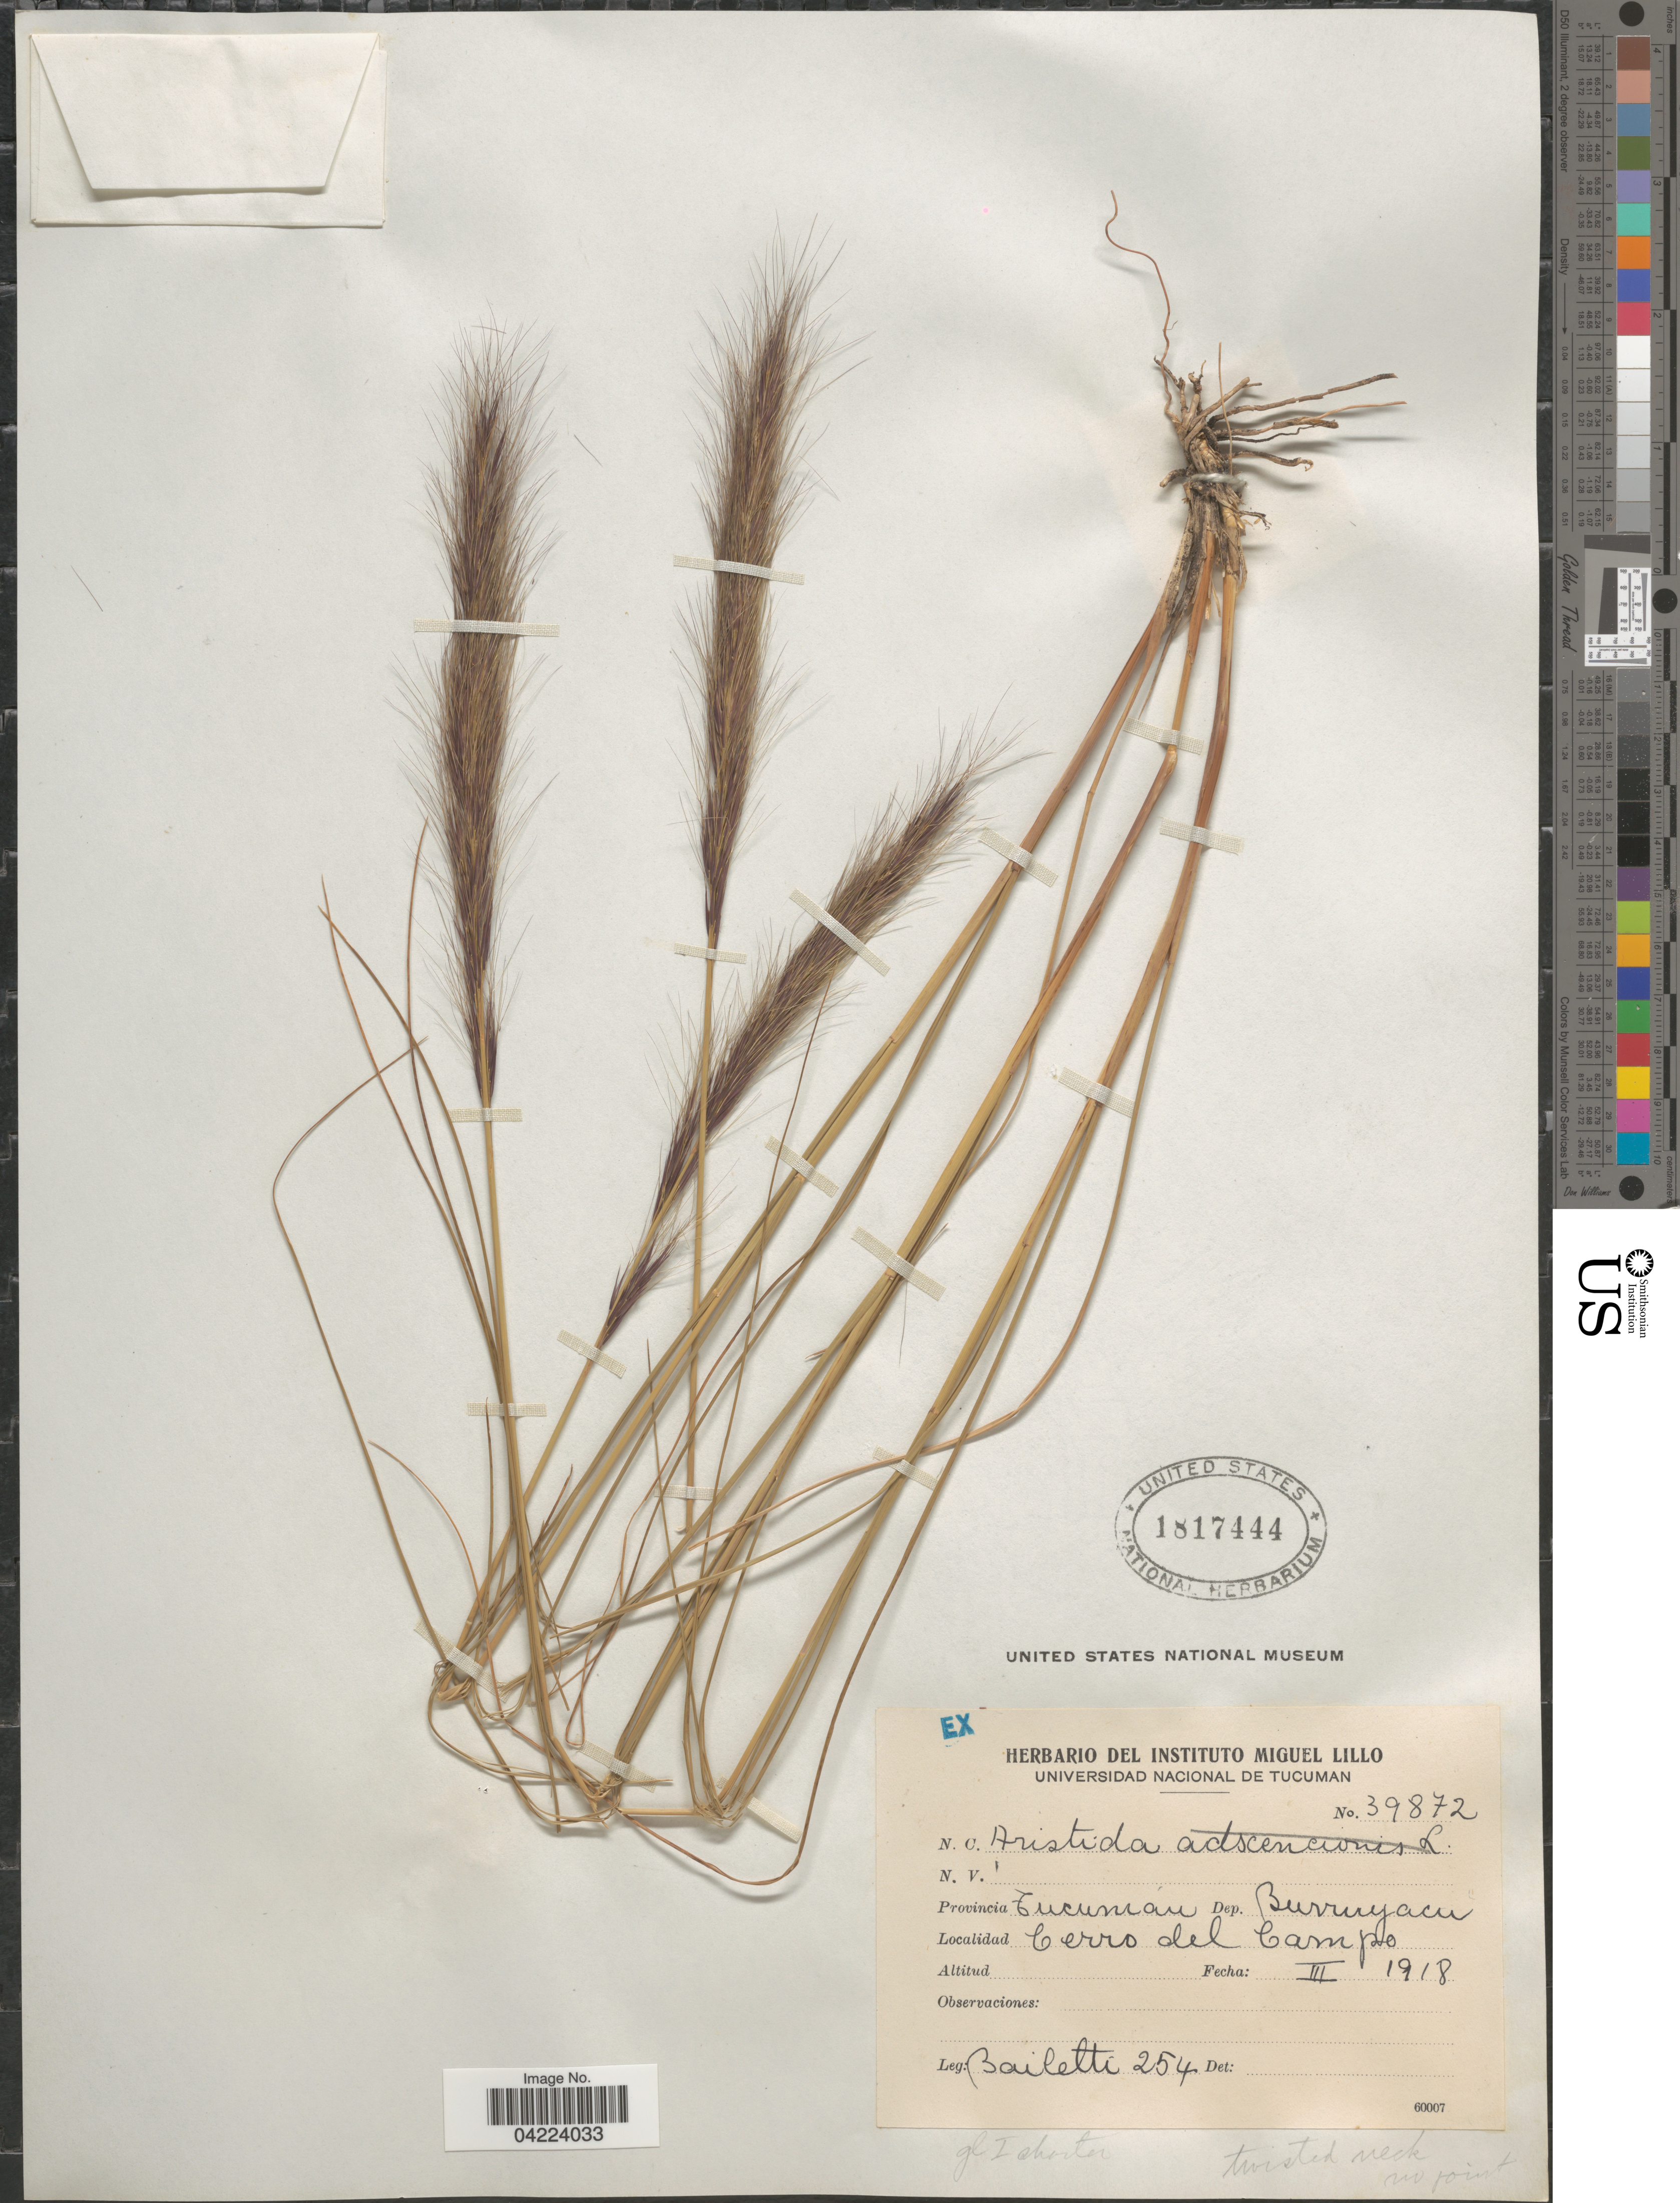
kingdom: Plantae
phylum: Tracheophyta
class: Liliopsida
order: Poales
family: Poaceae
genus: Aristida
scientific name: Aristida achalensis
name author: Mez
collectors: Bailetti, --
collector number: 254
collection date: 1918-03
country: Argentina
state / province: Tucuman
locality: Dep. Burruyacu. Cerro del Campo.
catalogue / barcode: US 1817444